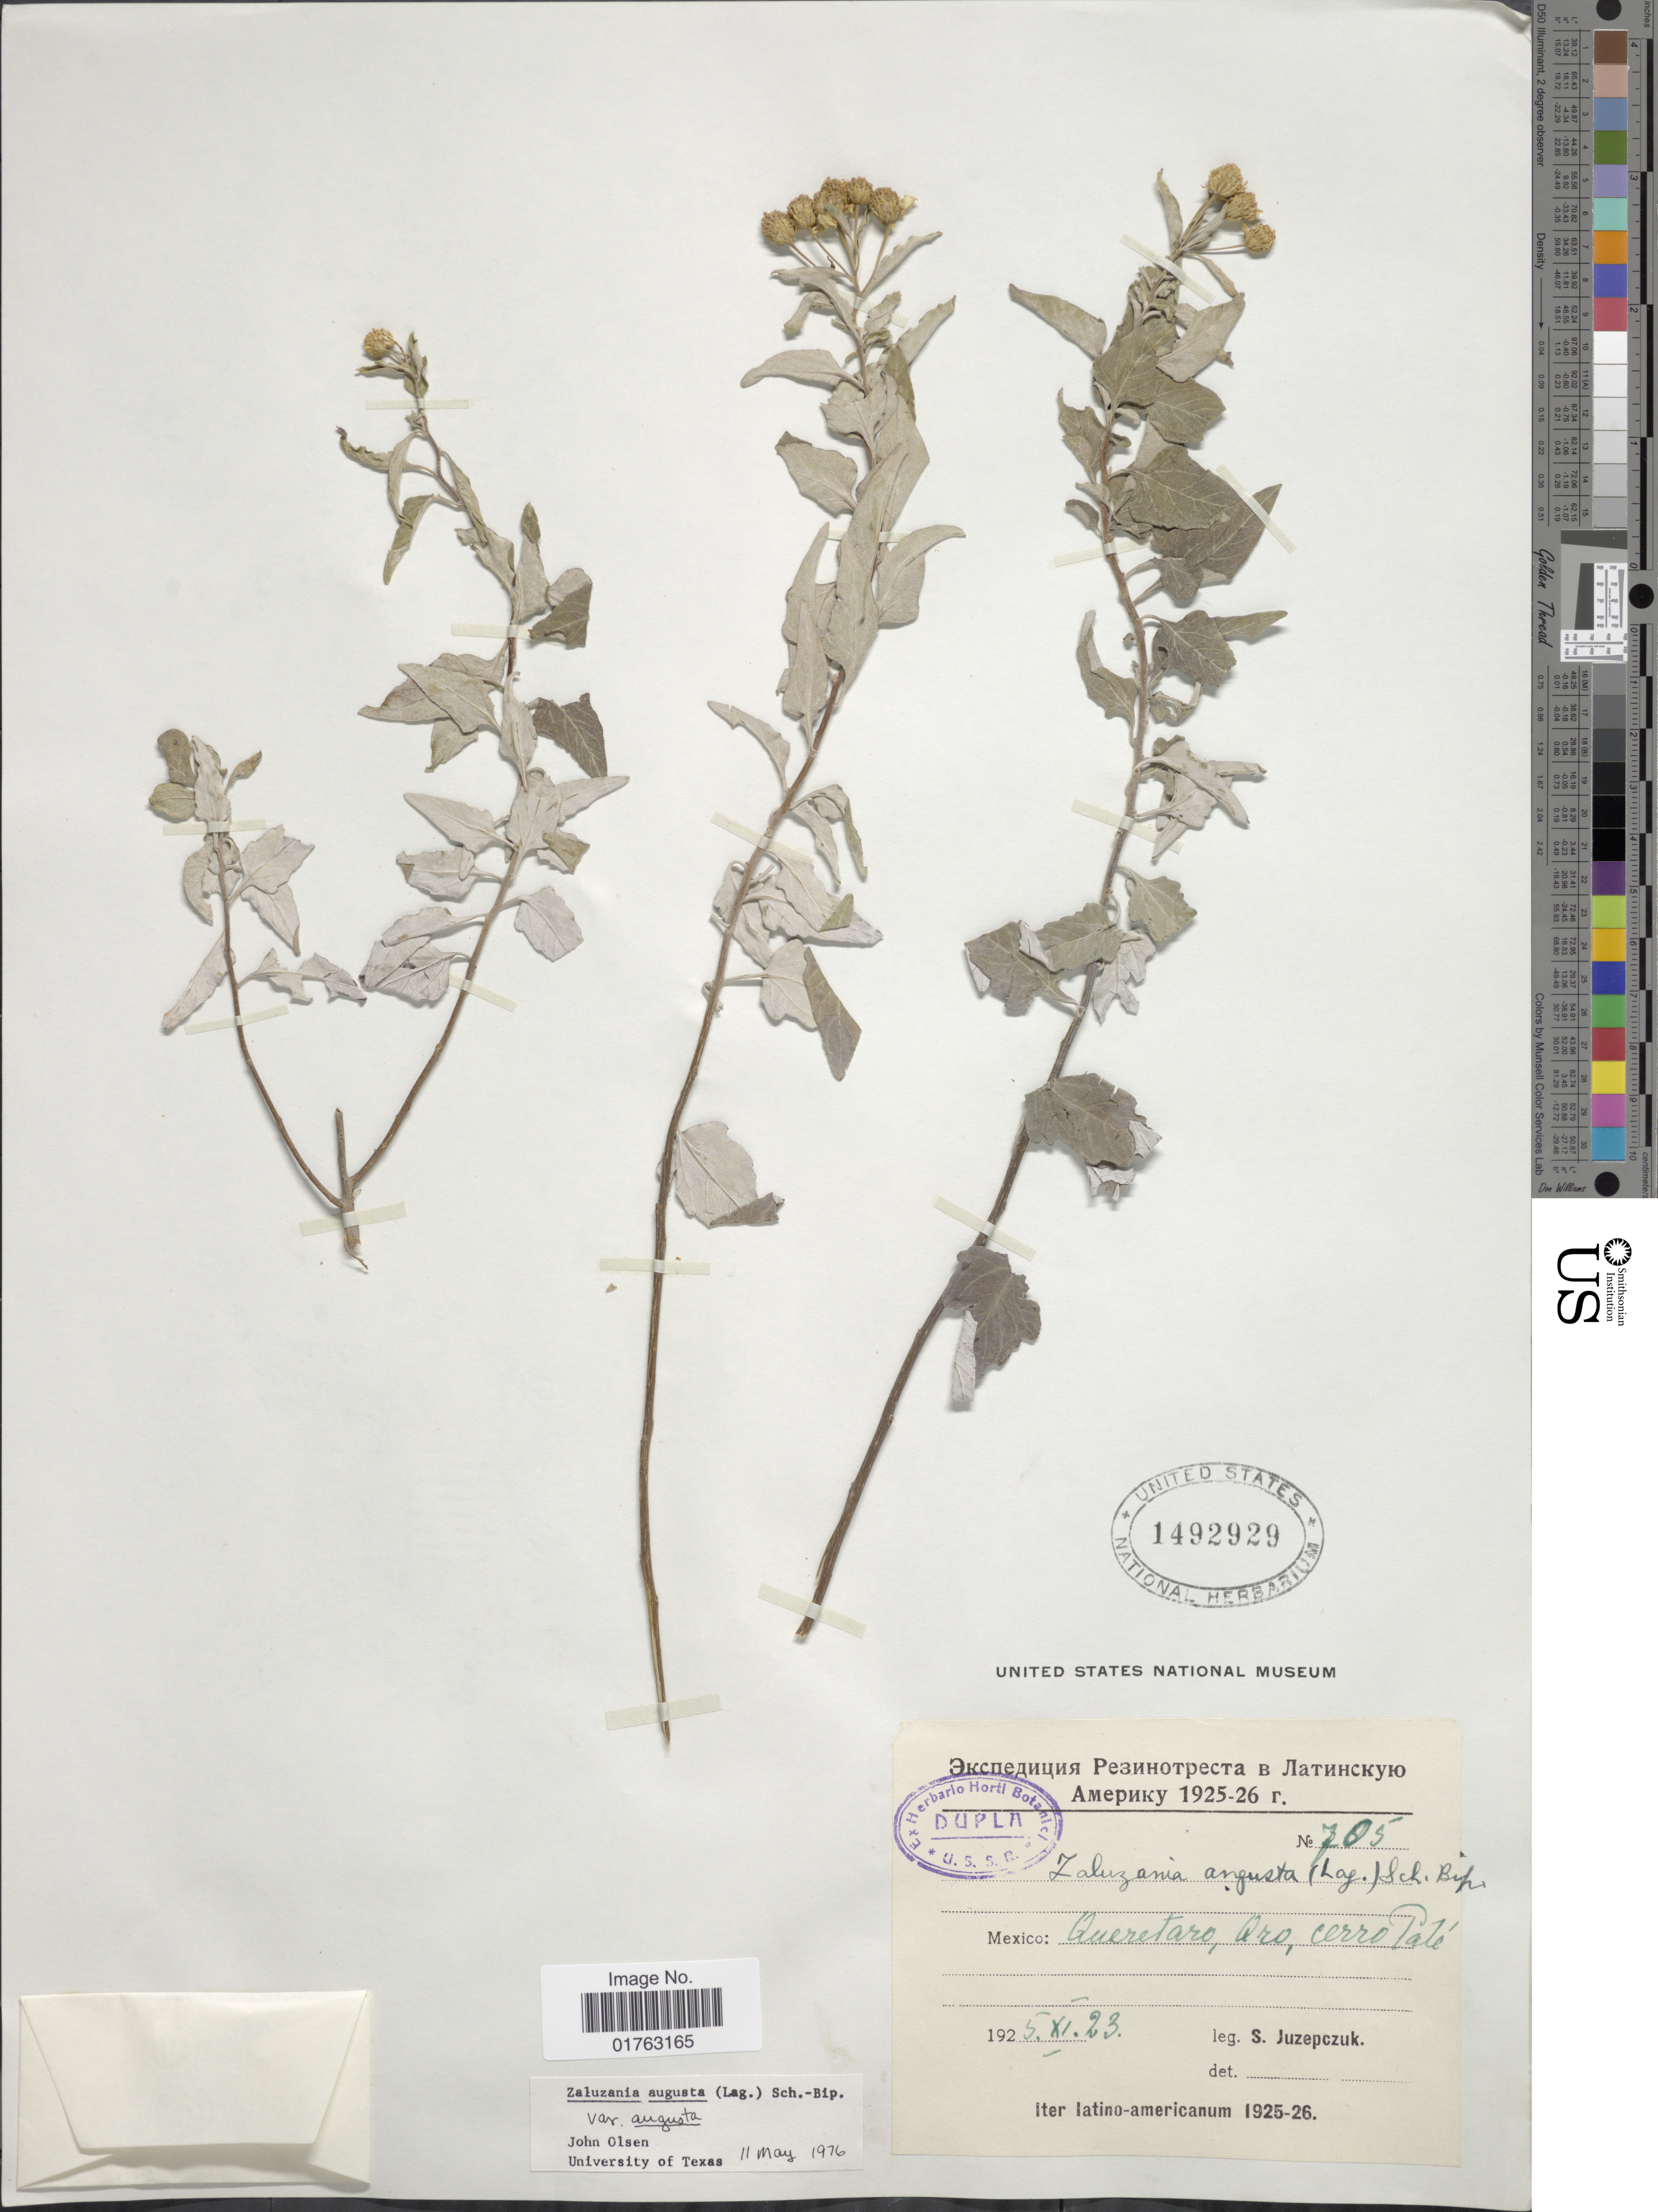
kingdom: Plantae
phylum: Tracheophyta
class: Magnoliopsida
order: Asterales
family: Asteraceae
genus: Zaluzania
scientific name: Zaluzania angusta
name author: (Lag.) Sch. Bip.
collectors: S. V. Juzepczuk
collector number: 705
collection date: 1925-11-23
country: Mexico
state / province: Querétaro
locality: Oro, Cerro Pate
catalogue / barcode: US 1492929